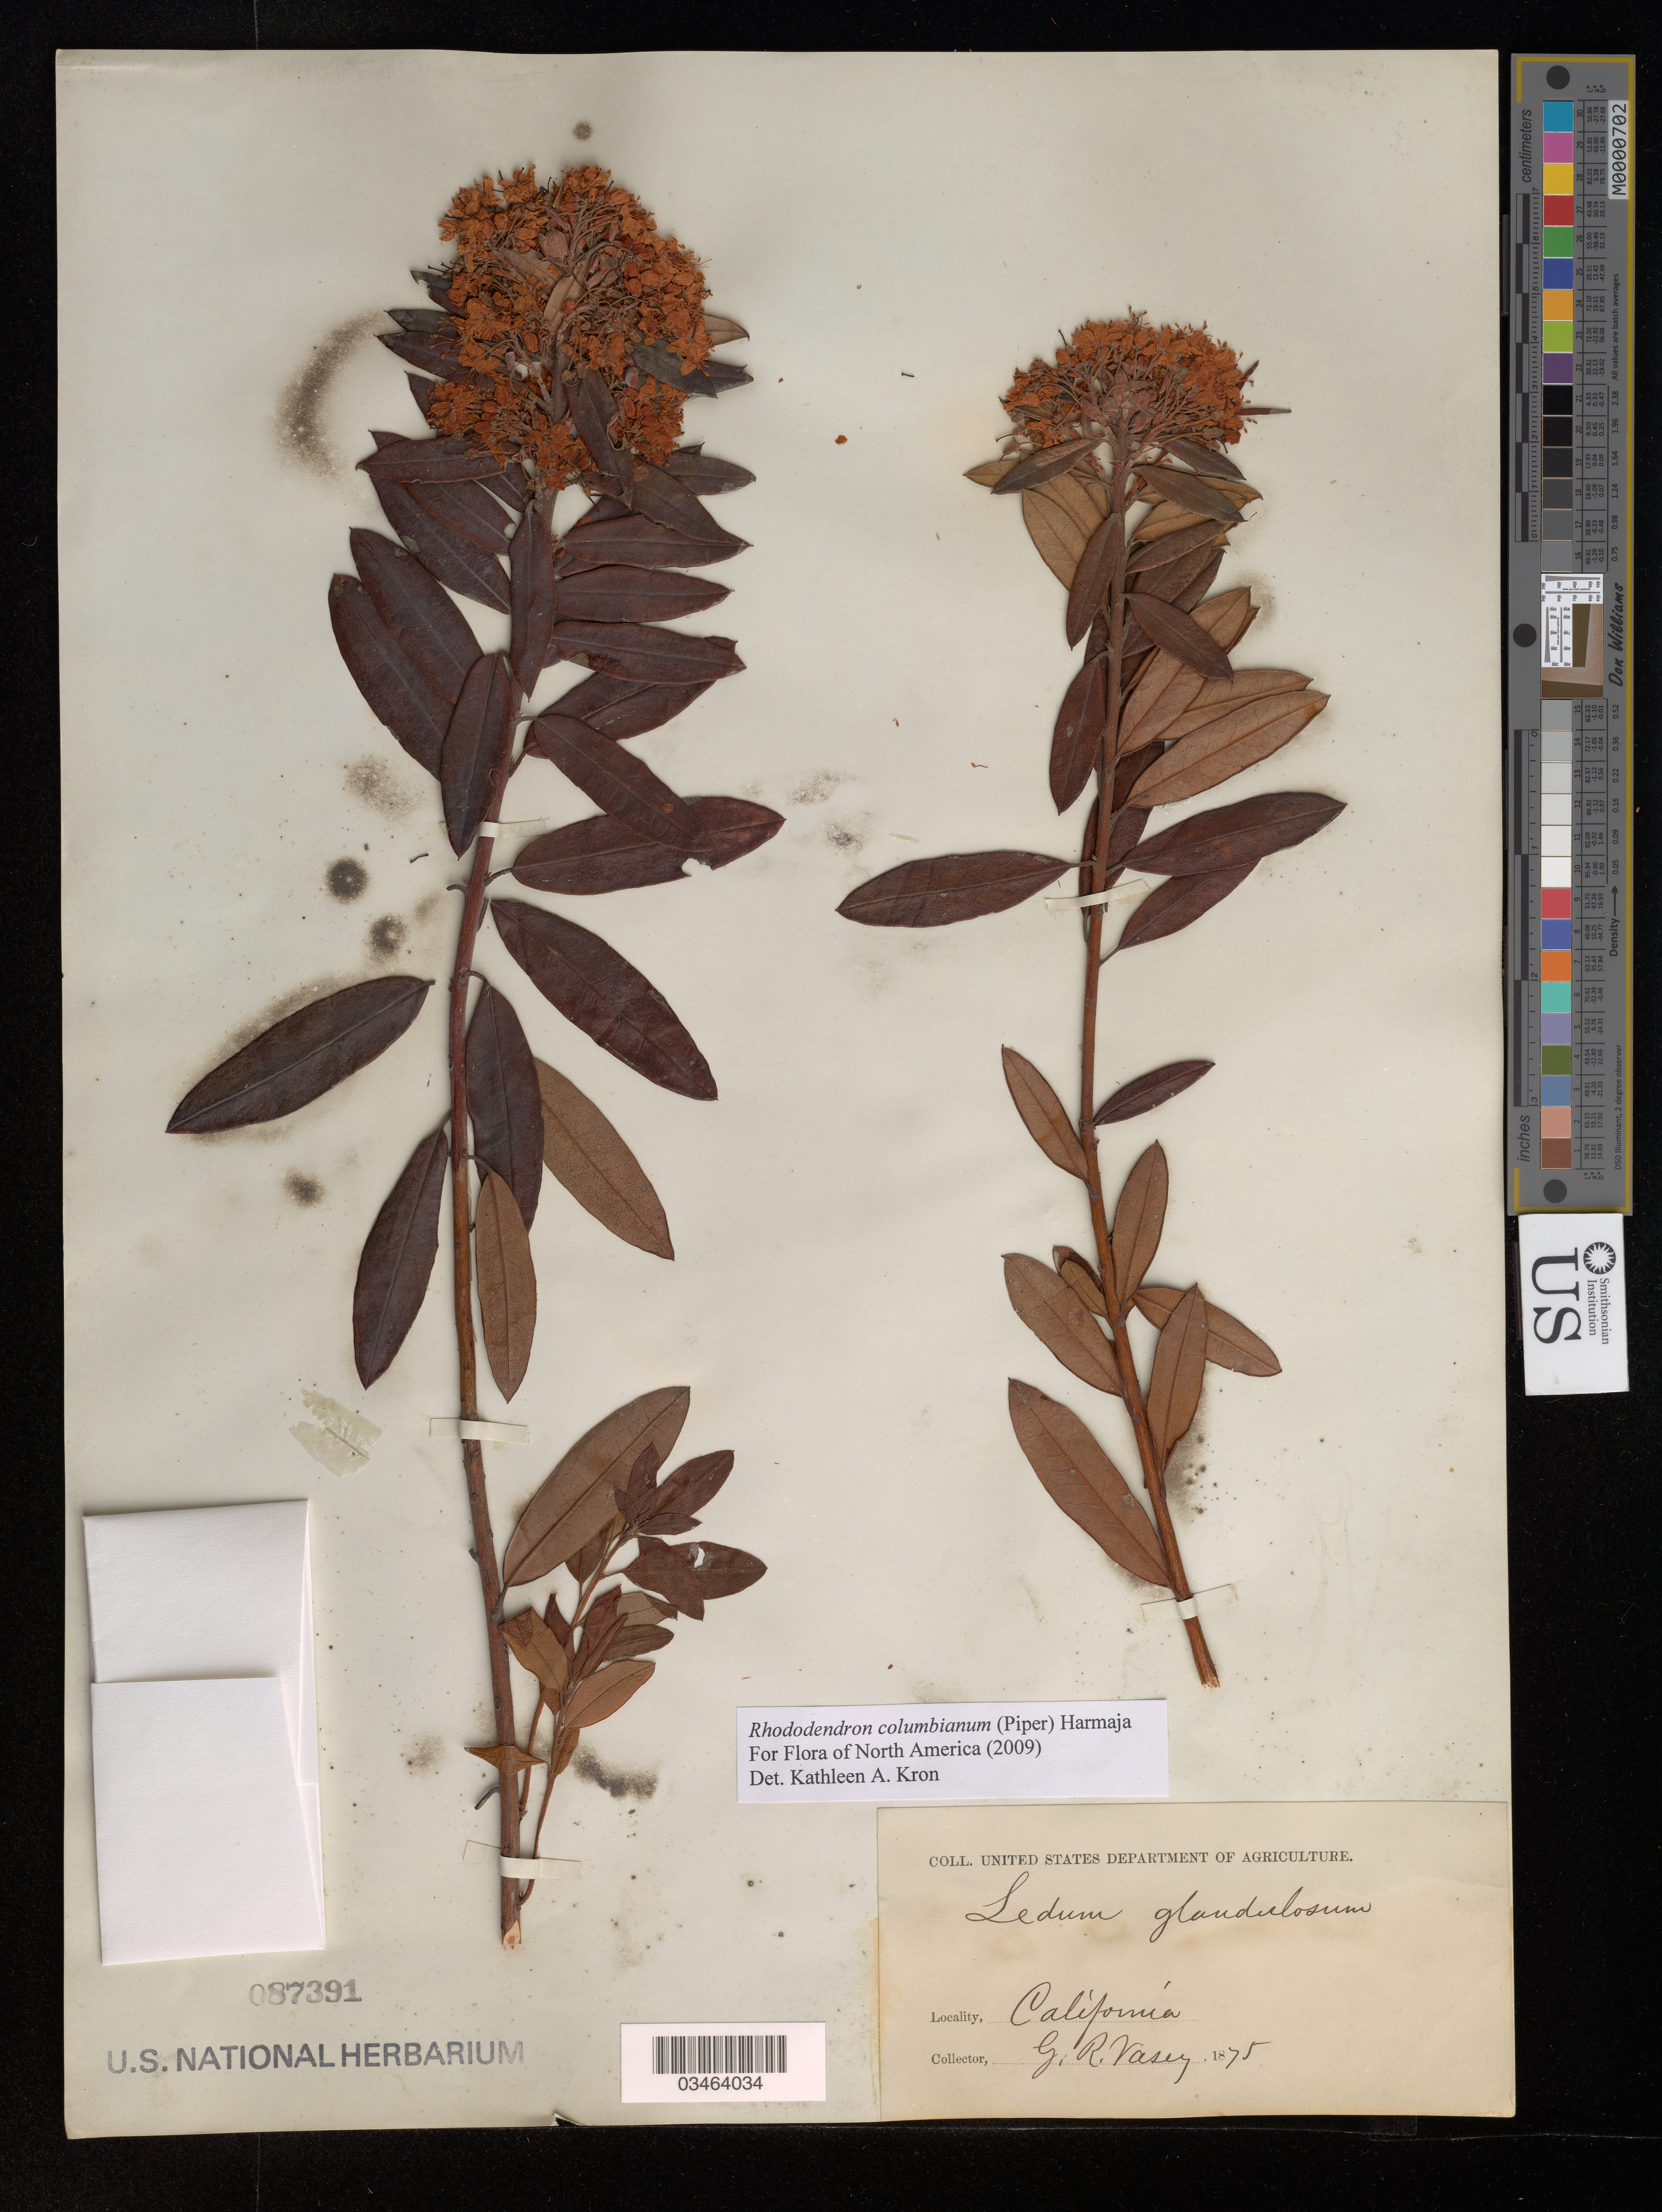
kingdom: Plantae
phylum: Tracheophyta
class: Magnoliopsida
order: Ericales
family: Ericaceae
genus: Rhododendron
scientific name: Rhododendron columbianum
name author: (Piper) Harmaja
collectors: G. R. Vasey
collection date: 1875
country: United States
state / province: California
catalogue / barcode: US 87391